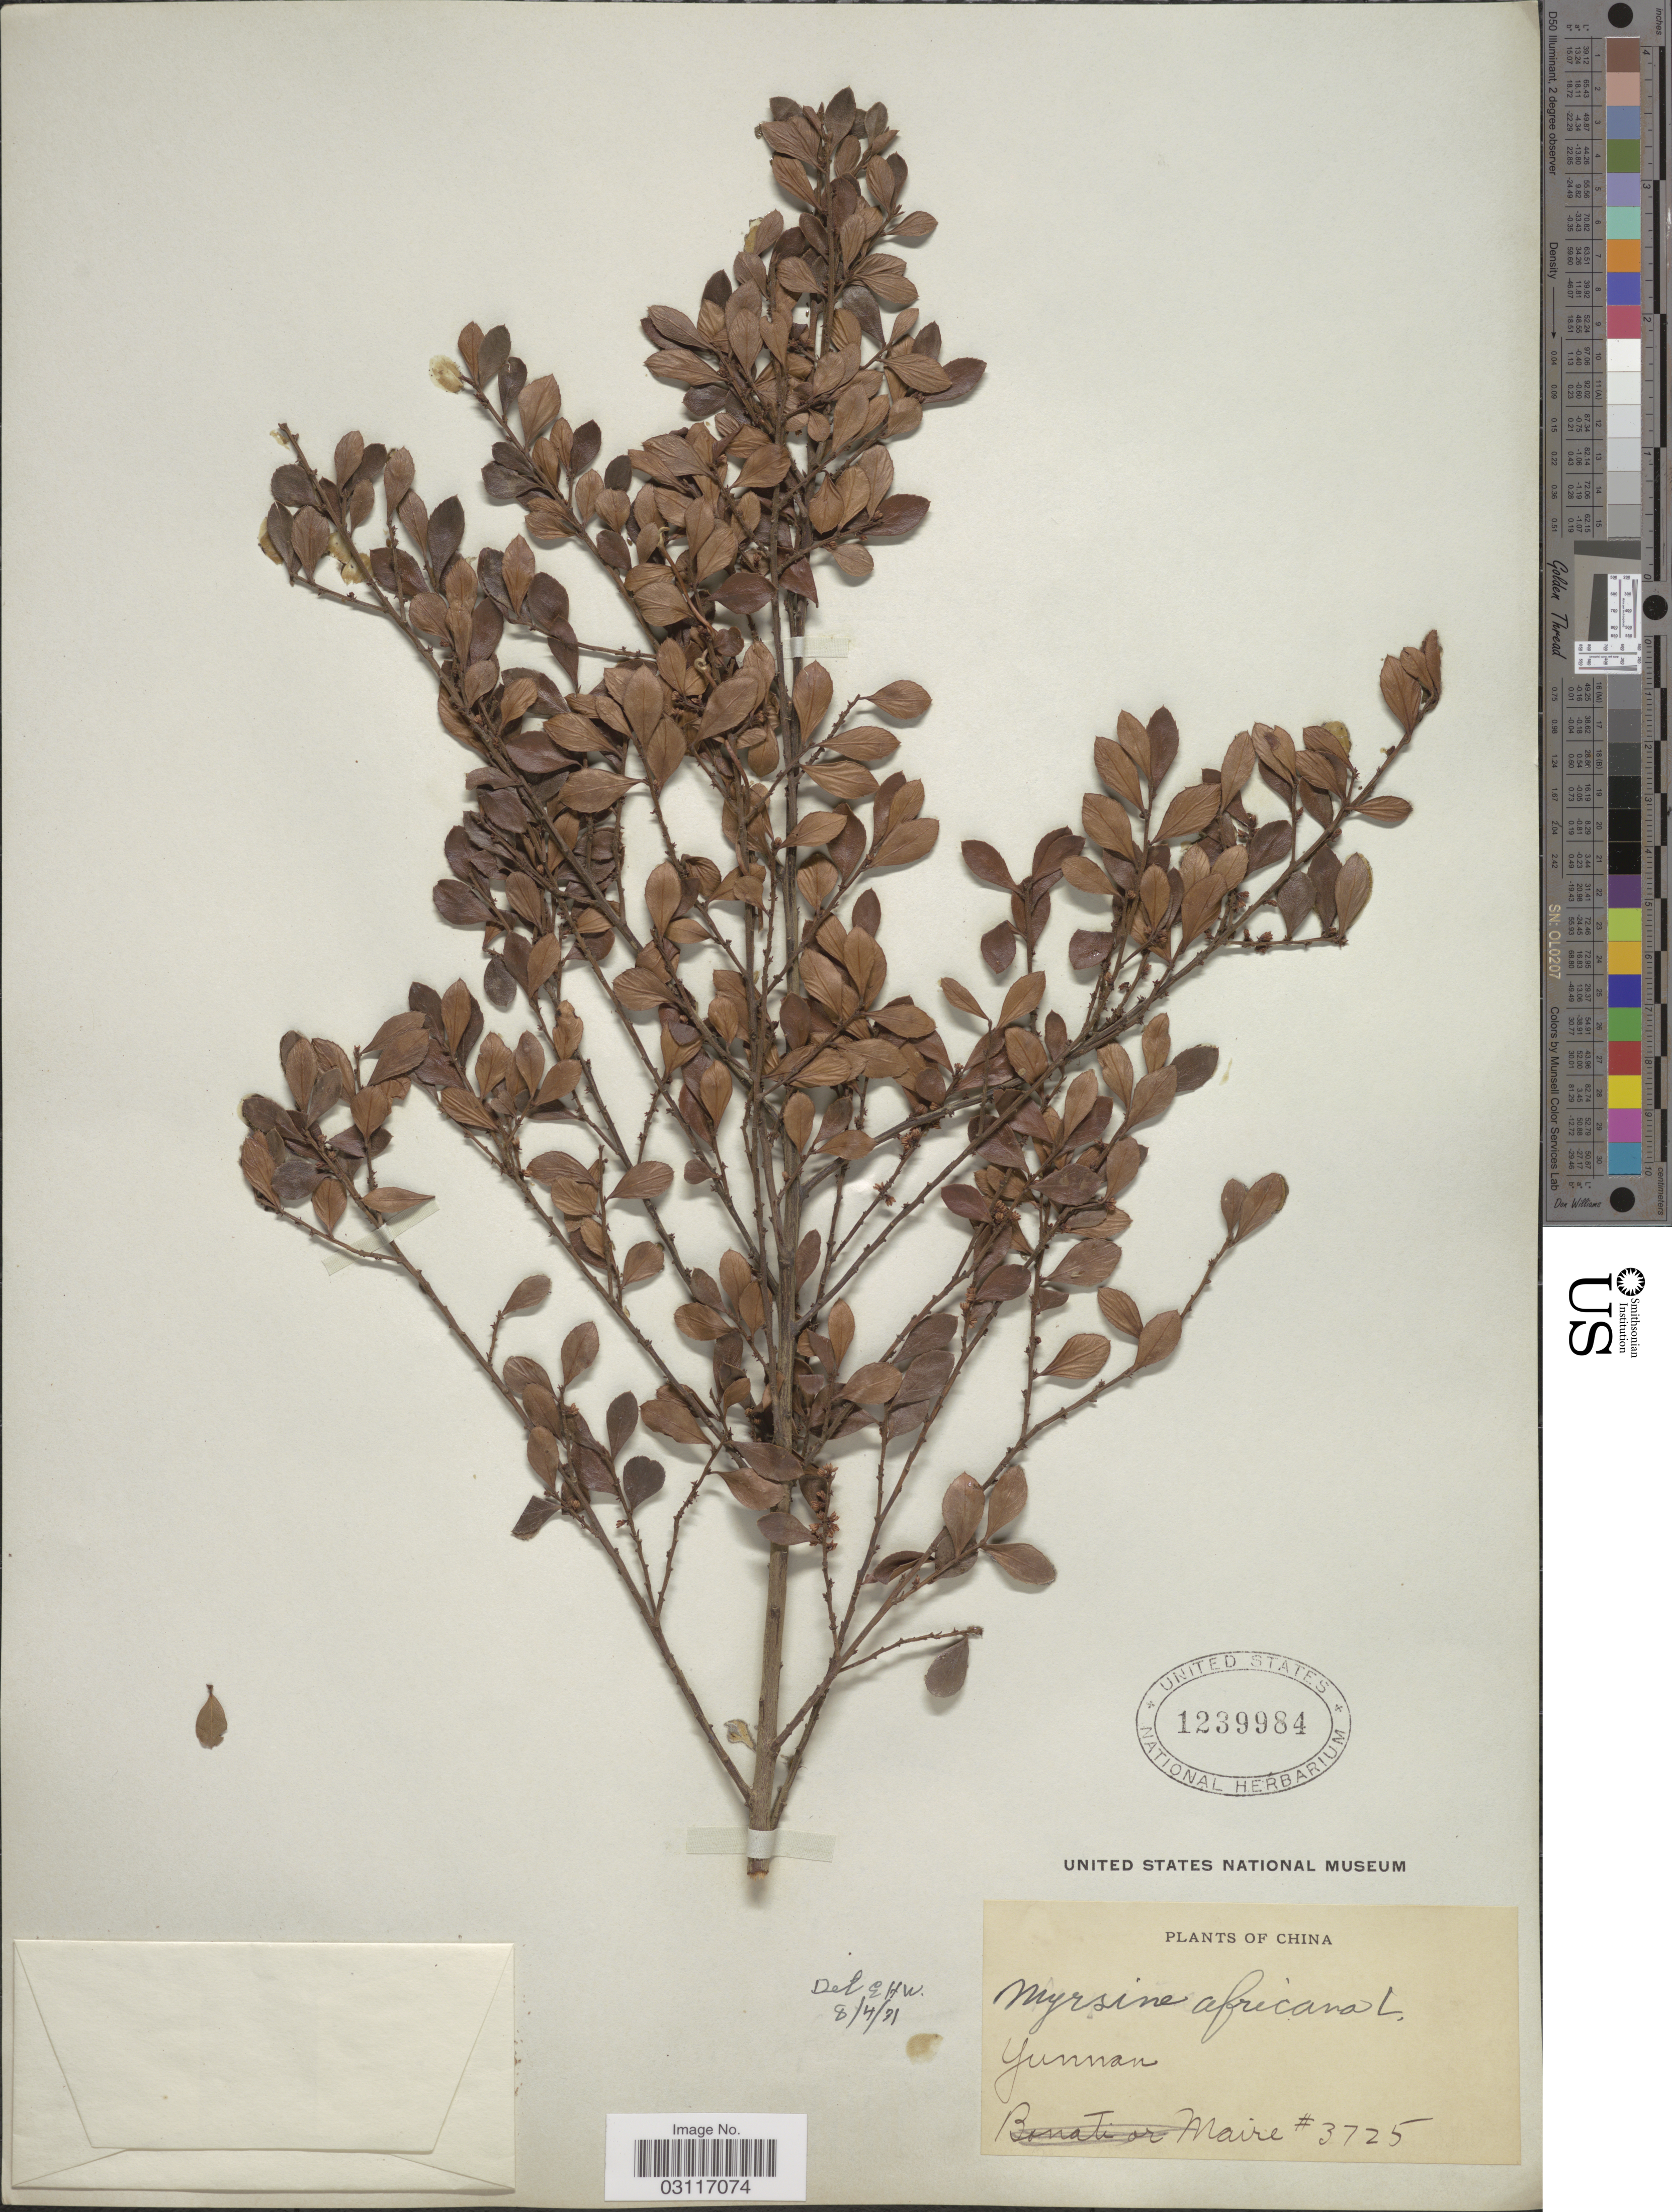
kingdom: Plantae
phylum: Tracheophyta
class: Magnoliopsida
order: Ericales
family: Primulaceae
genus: Myrsine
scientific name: Myrsine africana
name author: L.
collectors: Maire, --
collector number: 3725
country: China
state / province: Yunnan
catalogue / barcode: US 1239984